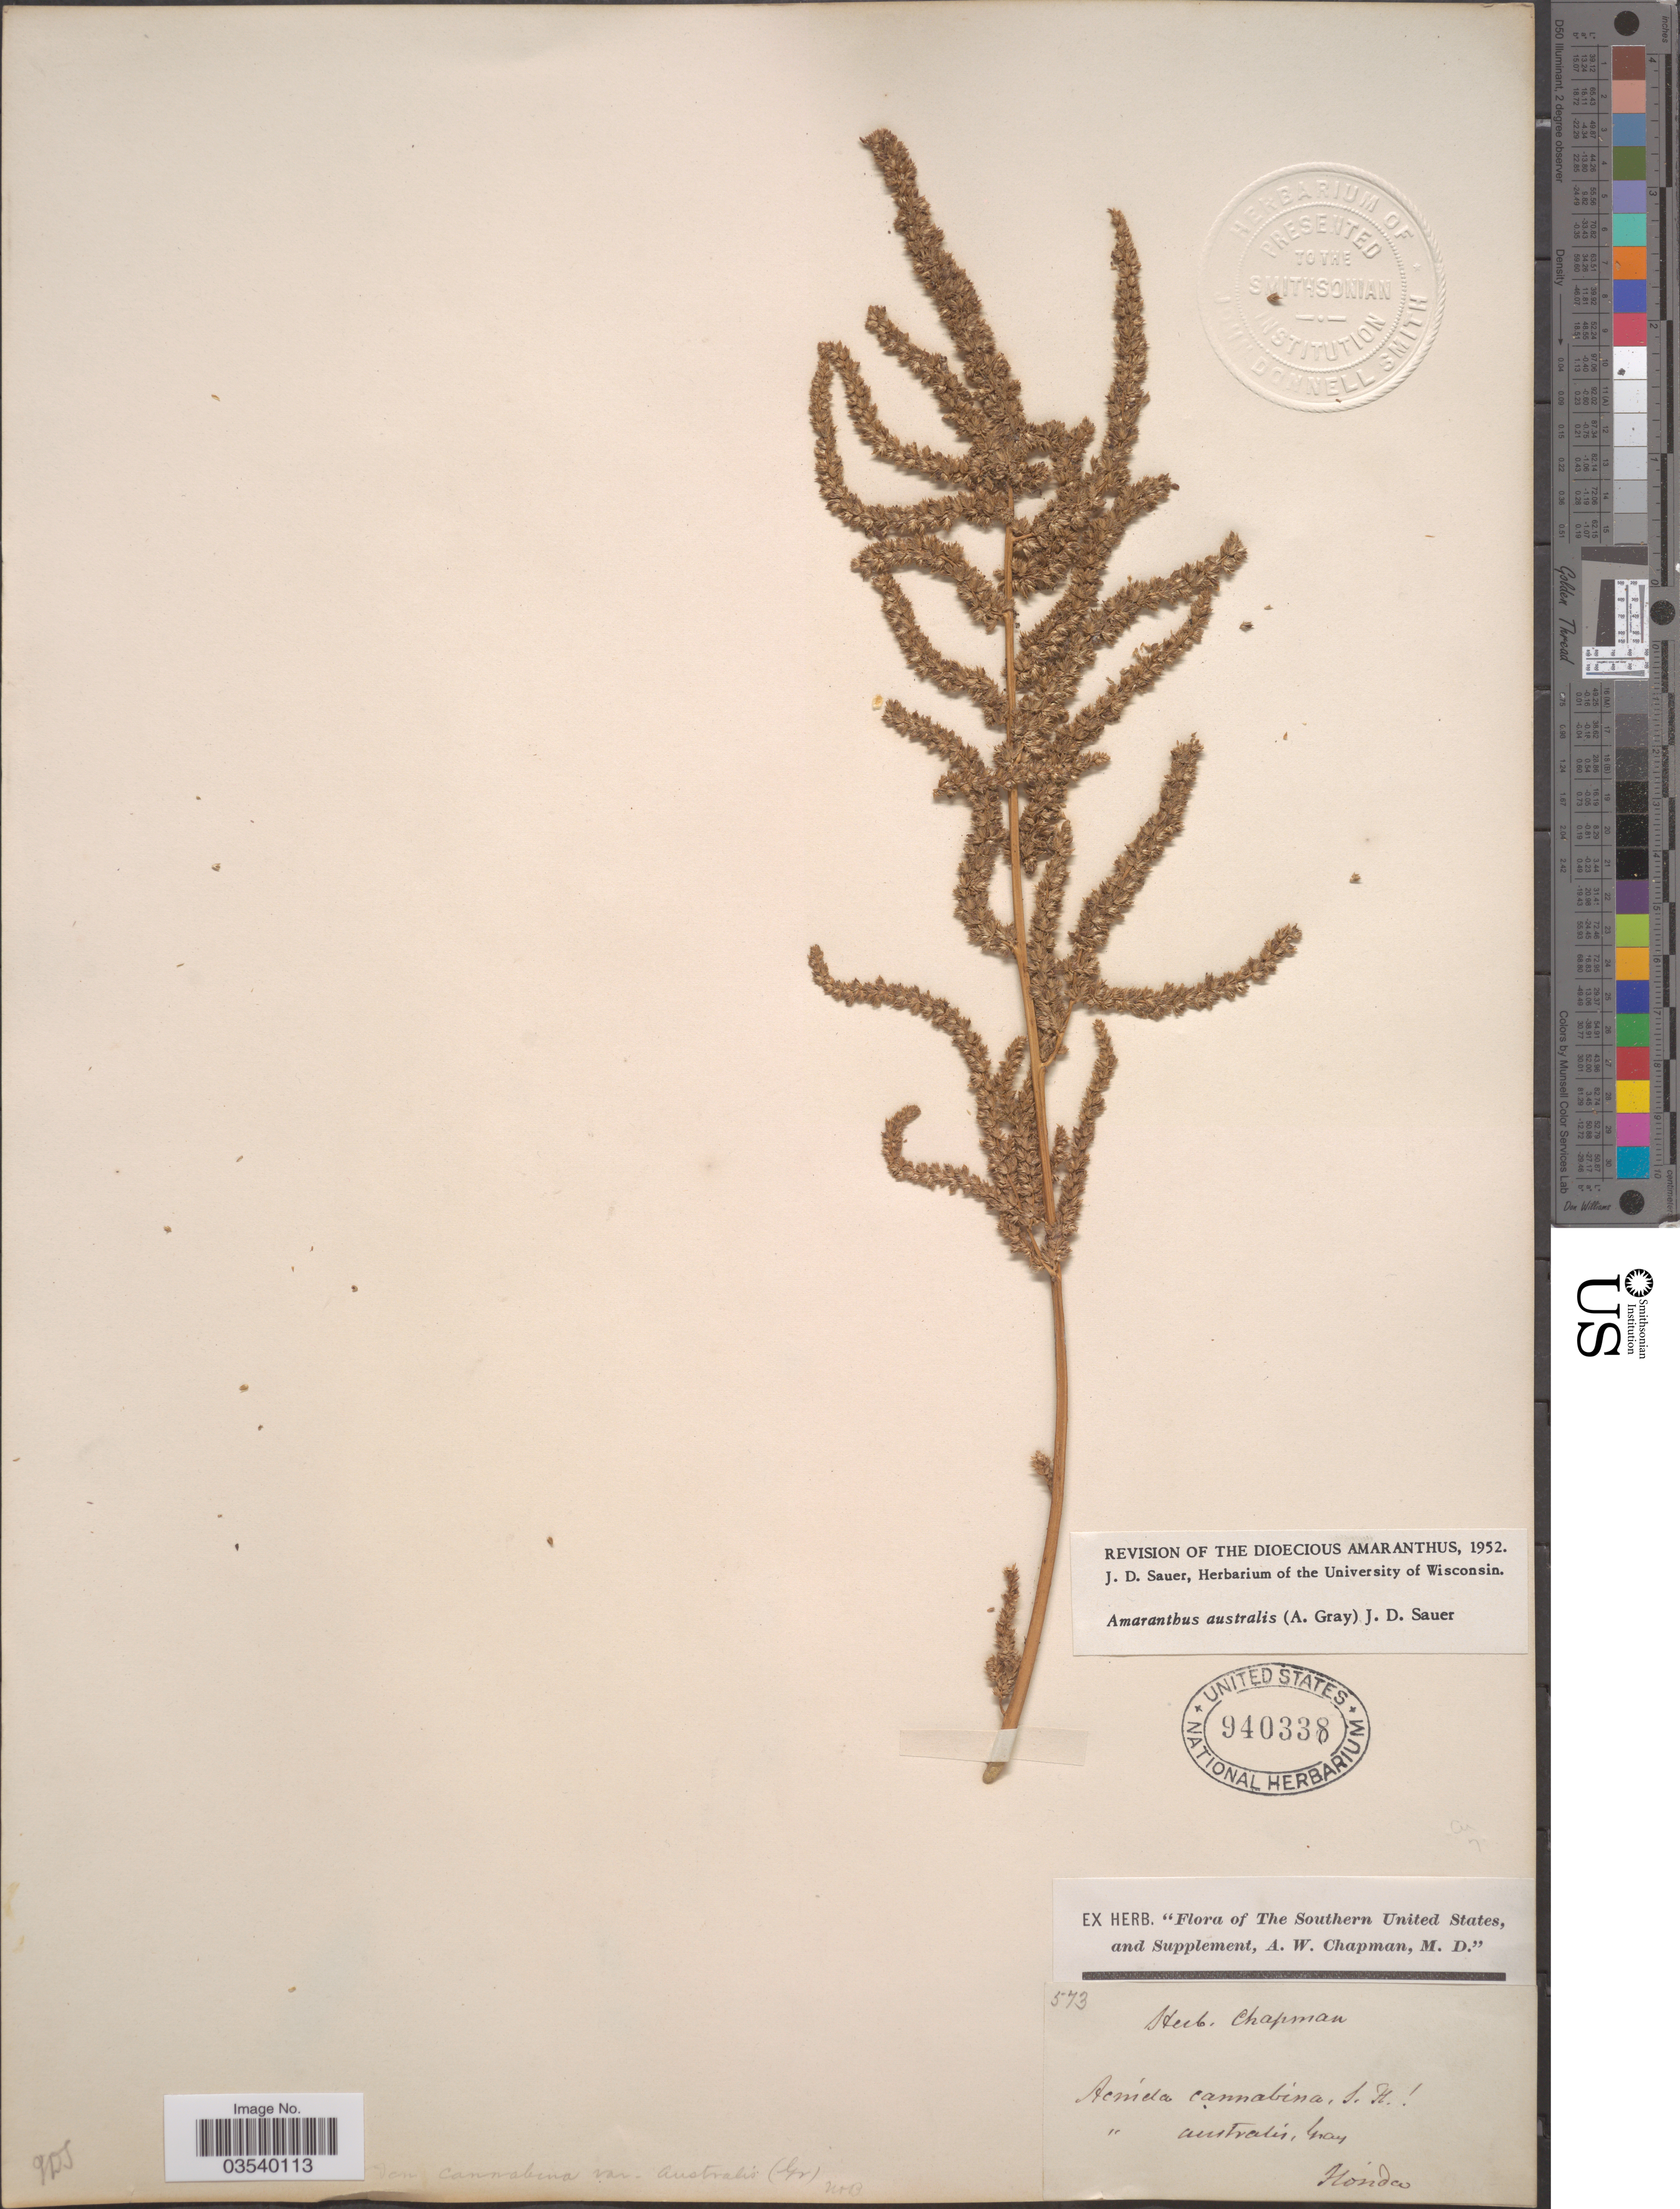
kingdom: Plantae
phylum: Tracheophyta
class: Magnoliopsida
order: Caryophyllales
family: Amaranthaceae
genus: Amaranthus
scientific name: Amaranthus australis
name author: (A. Gray) J.D. Sauer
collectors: ex herb. A.W. Chapman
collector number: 573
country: United States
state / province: Florida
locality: Southern United States.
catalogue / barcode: US 940338